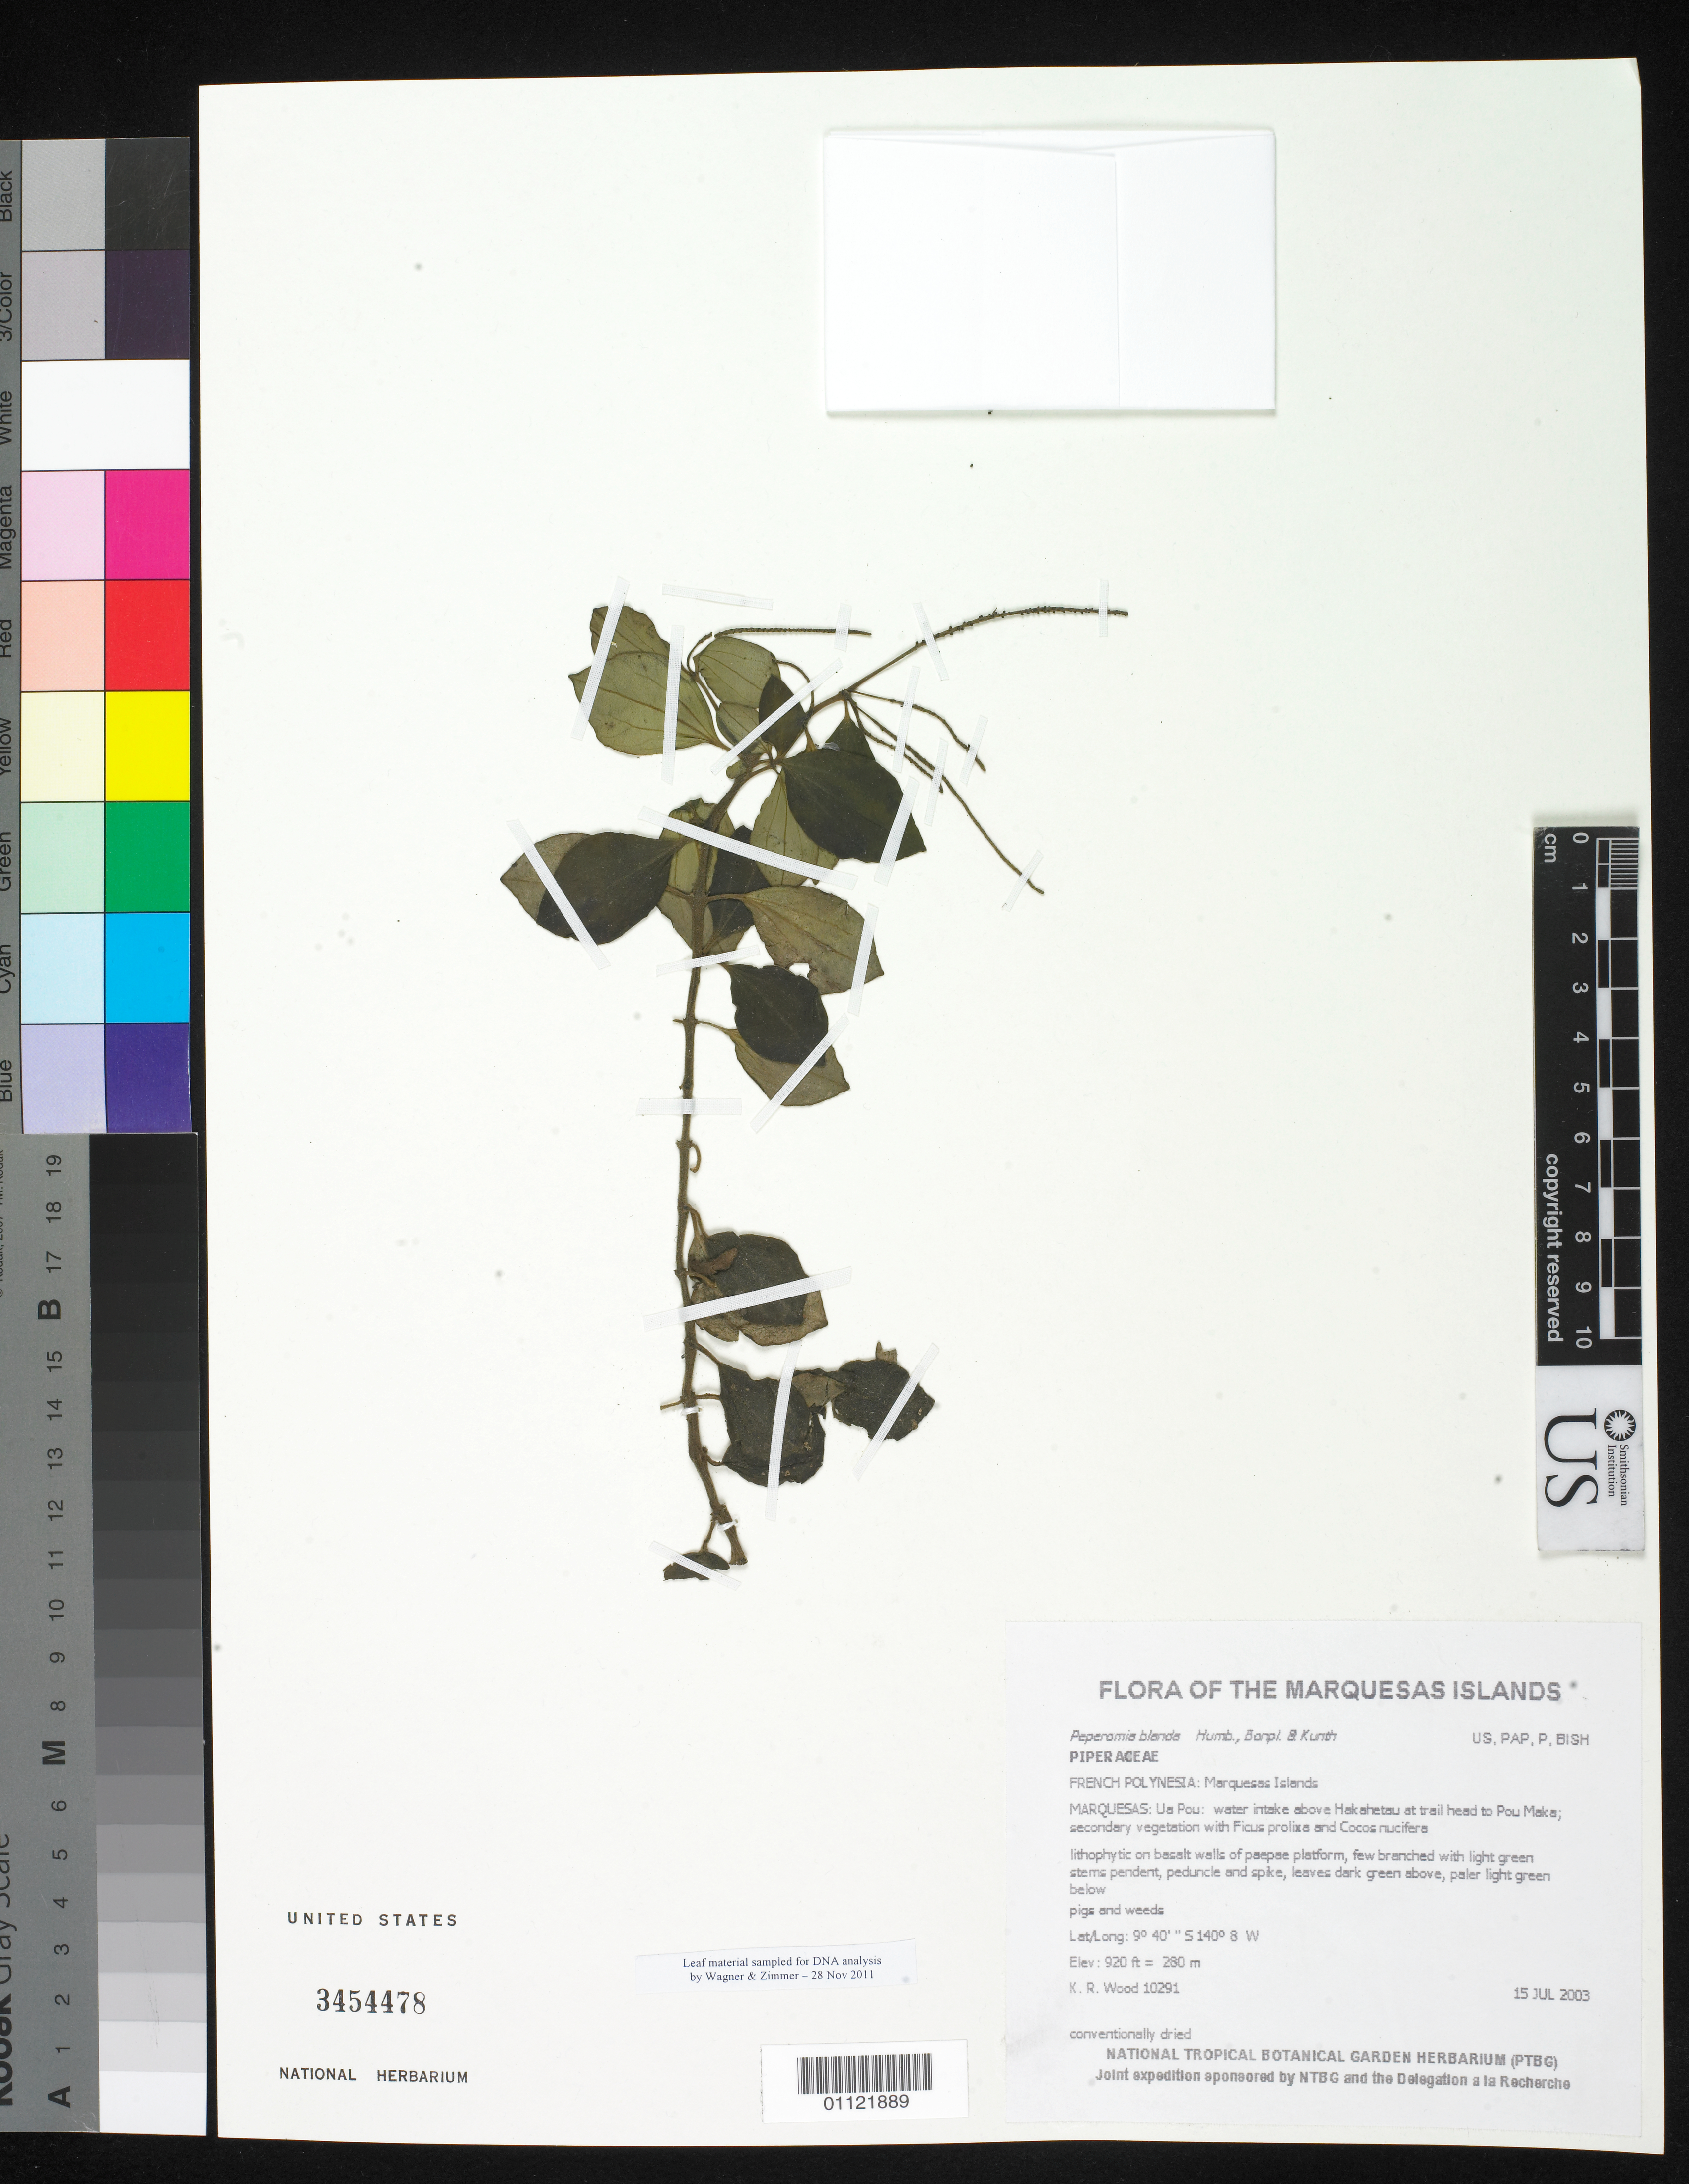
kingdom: Plantae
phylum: Tracheophyta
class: Magnoliopsida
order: Piperales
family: Piperaceae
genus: Peperomia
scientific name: Peperomia leptostachya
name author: Hook. & Arn.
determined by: Wagner, W. L., (BOT), Smithsonian Institution - National Museum of Natural History (UNITED STATES)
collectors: K. R. Wood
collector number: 10291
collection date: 2003-07-15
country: French Polynesia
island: Ua Pou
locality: Water intake above Hakahetau at trail head to Pou Maka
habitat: Secondary vegetation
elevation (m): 280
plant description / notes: Pigs and weeds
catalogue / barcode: US 3454478